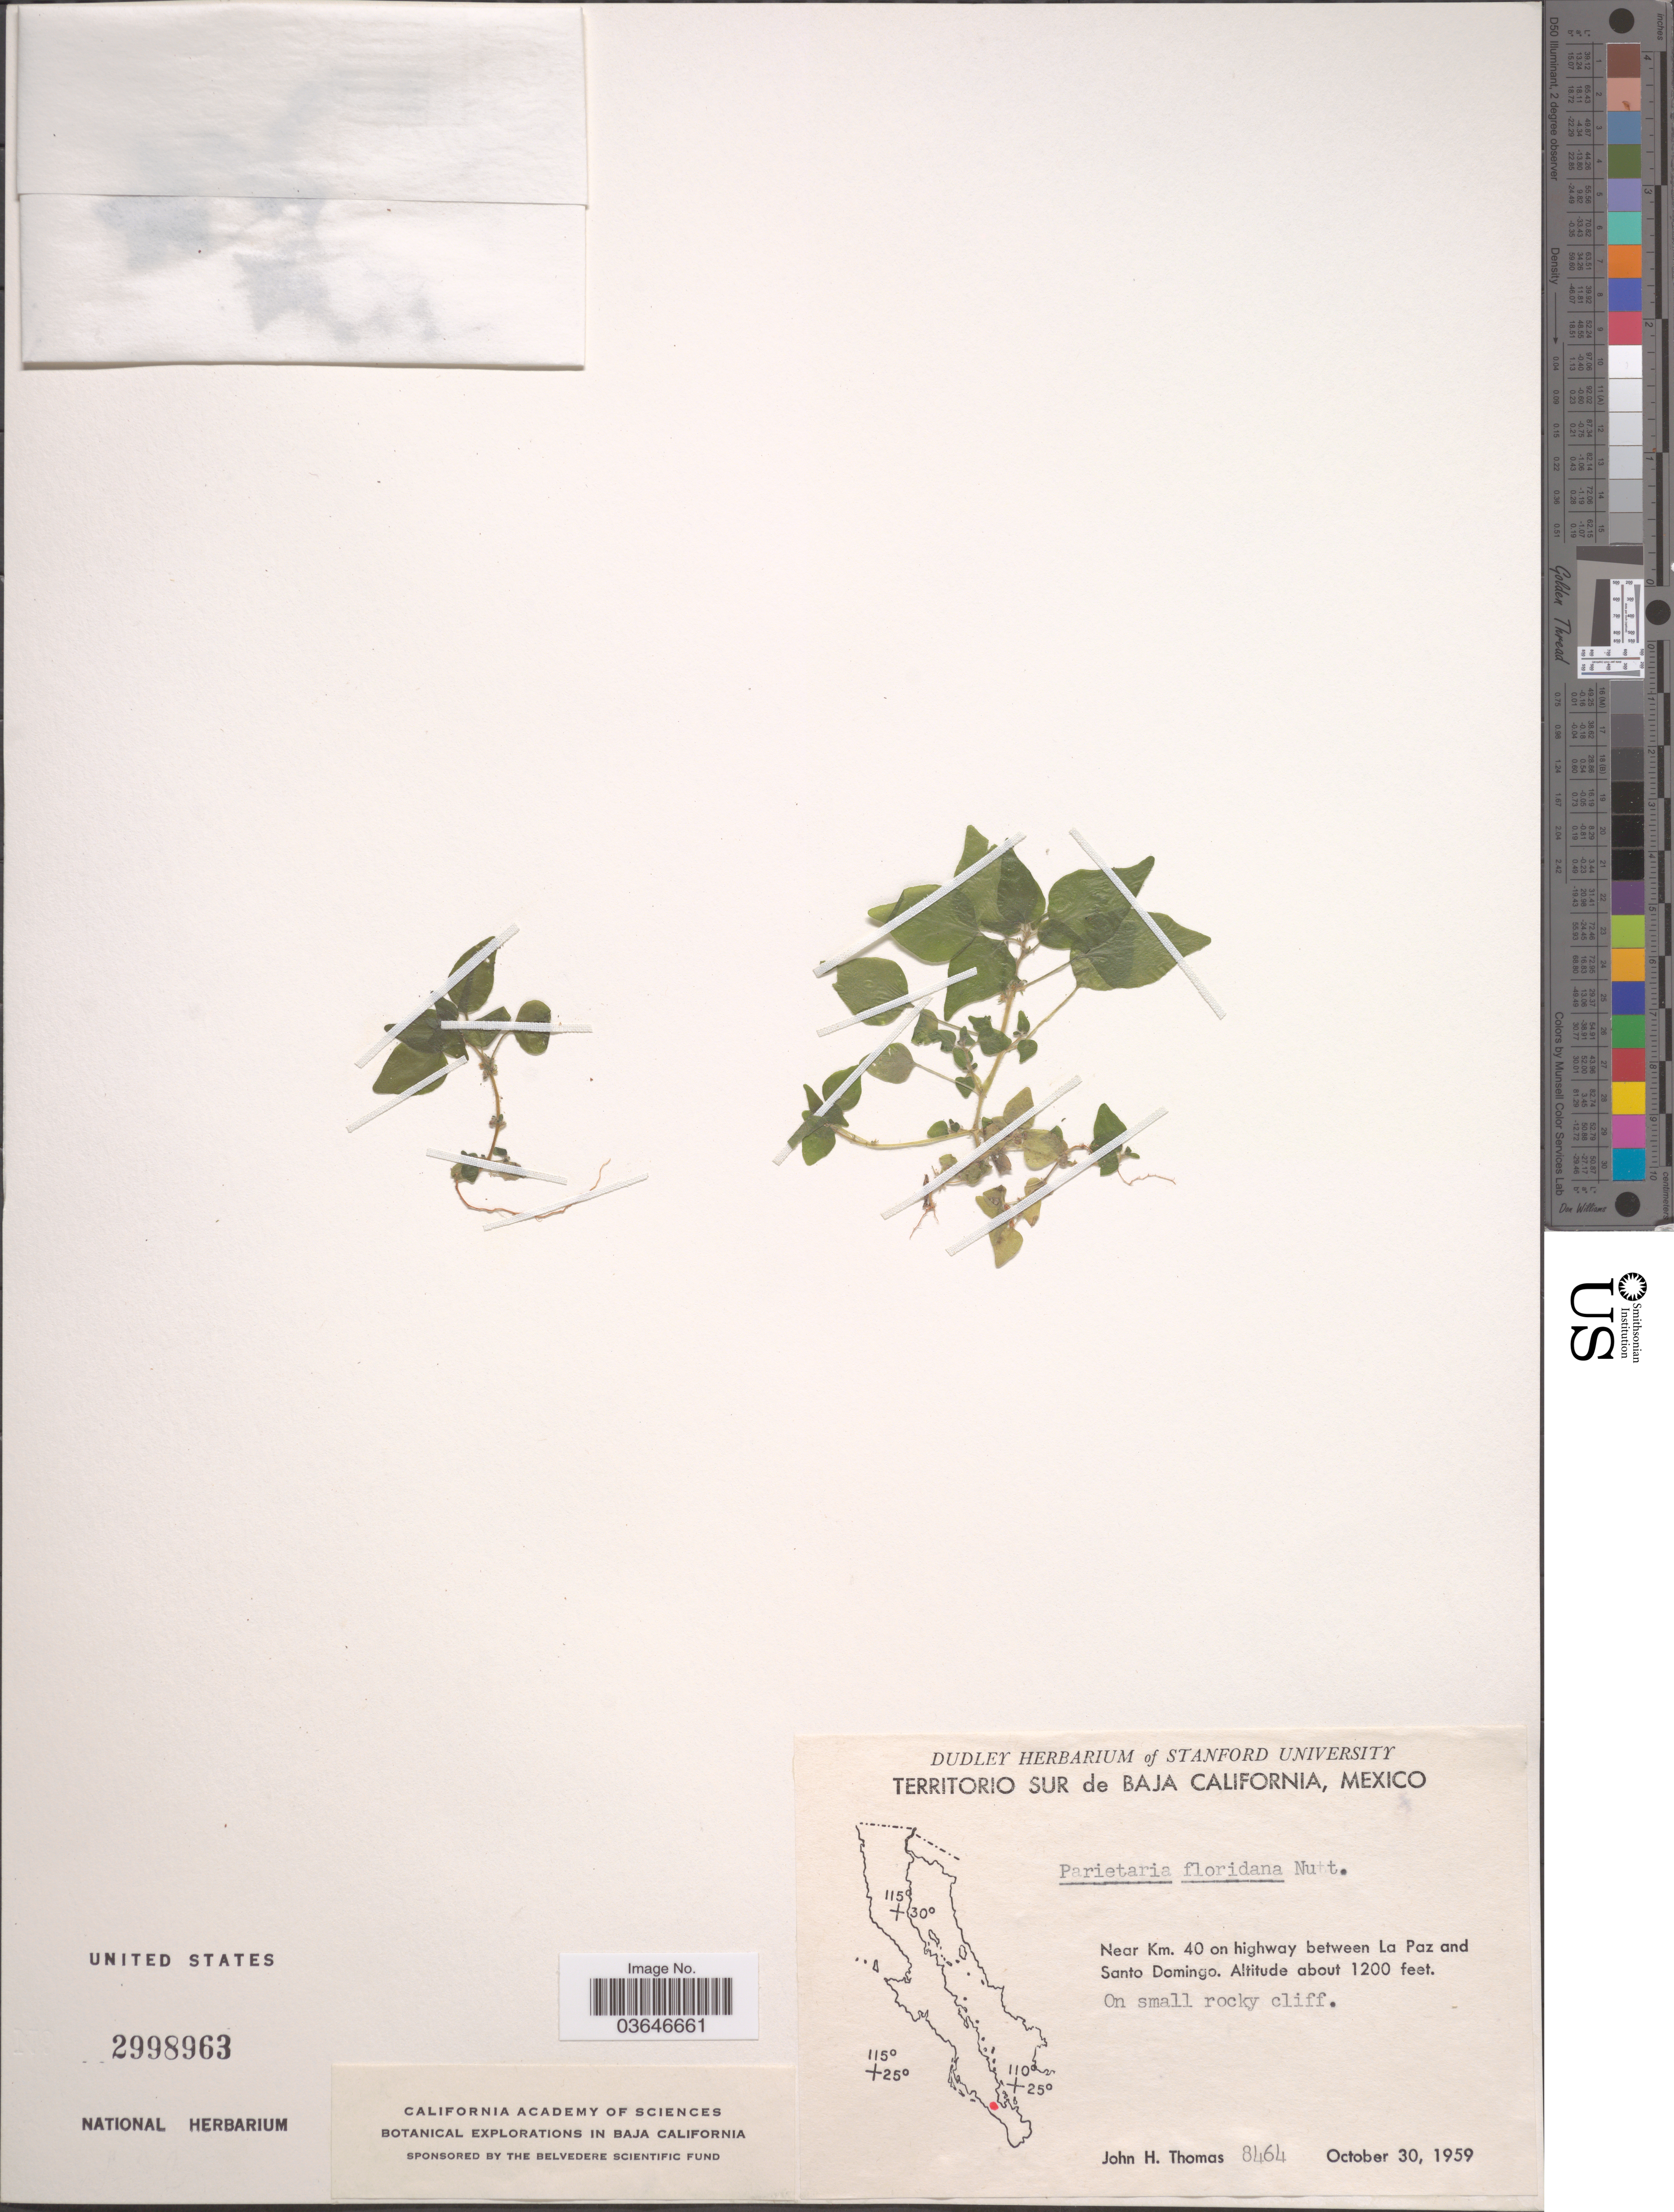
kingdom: Plantae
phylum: Tracheophyta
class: Magnoliopsida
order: Rosales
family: Urticaceae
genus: Parietaria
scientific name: Parietaria floridana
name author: Nutt.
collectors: J. H. Thomas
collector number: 8464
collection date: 1959-10-30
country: Mexico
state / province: Baja California Sur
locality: Near Km. 40 on highway between La Paz and Santo Domingo.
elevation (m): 366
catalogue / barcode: US 2998963